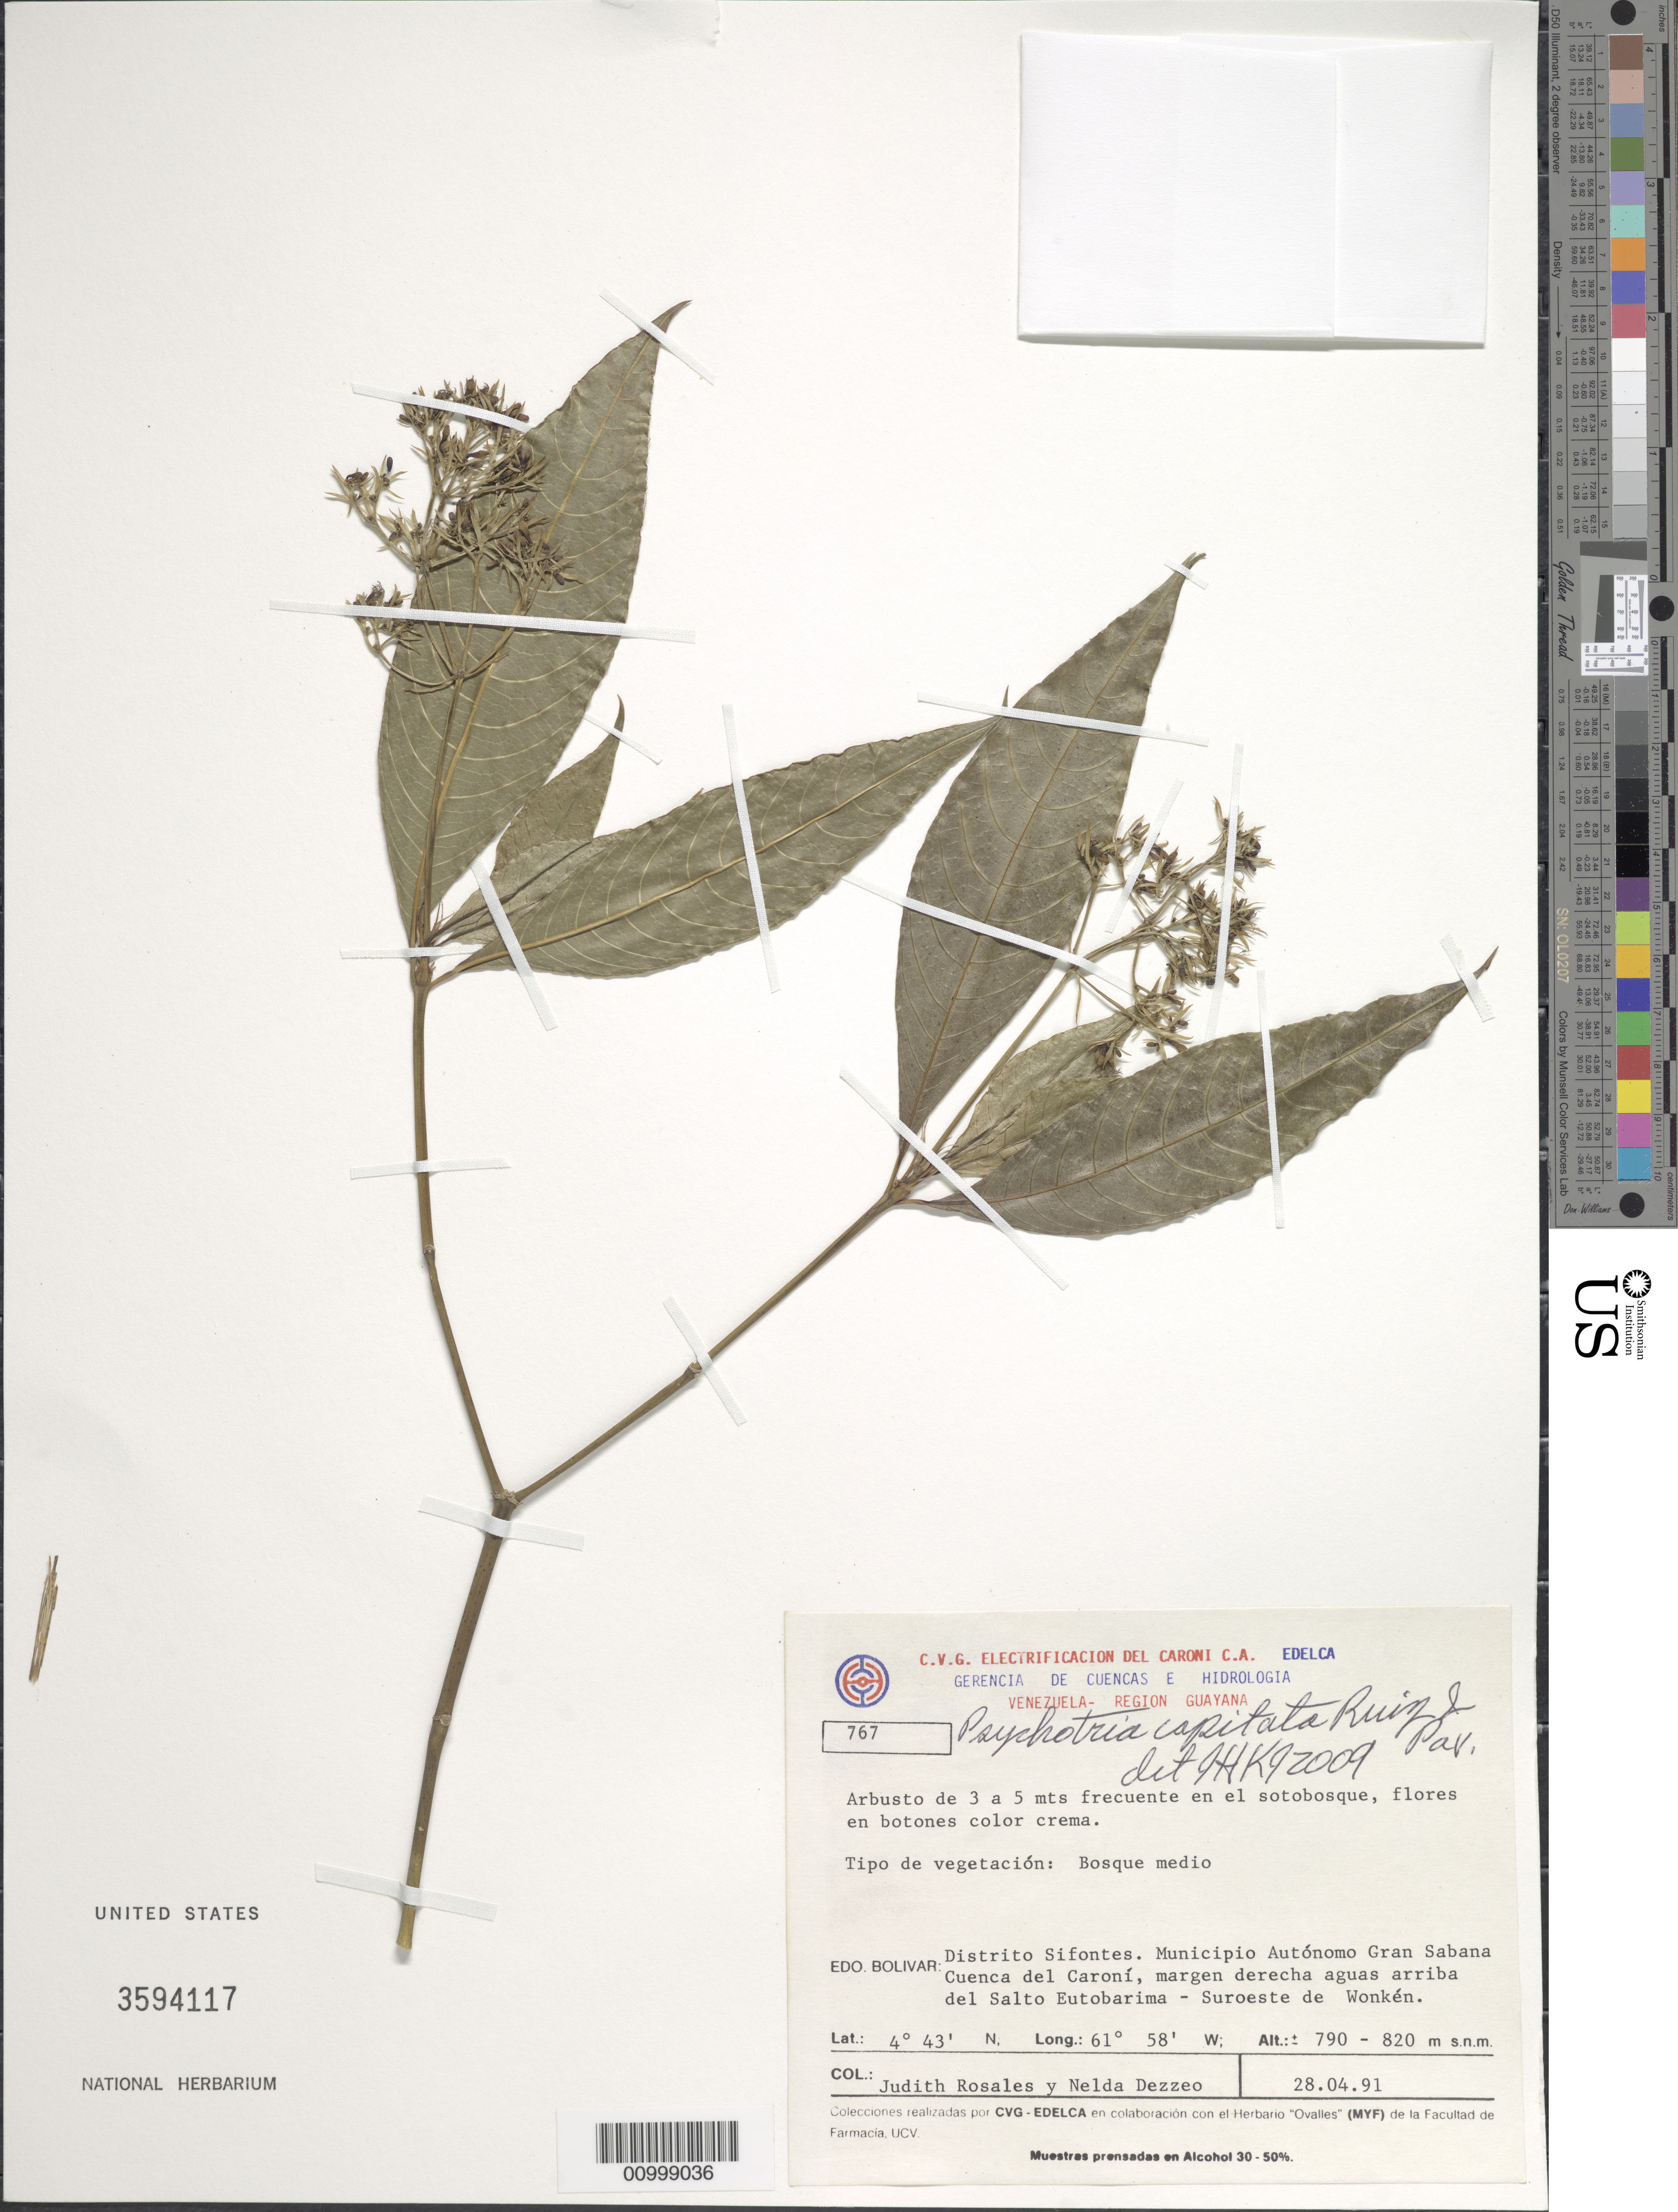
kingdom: Plantae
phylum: Tracheophyta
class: Magnoliopsida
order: Gentianales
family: Rubiaceae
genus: Palicourea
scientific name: Palicourea violacea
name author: (Aubl.) A. Rich.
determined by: Kirkbride, J. H., Jr.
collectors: J. Rosales & N. Dezzeo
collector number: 767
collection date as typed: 28-Apr-91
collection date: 1991-04-28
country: Venezuela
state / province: Bolívar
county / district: Sifontes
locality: Mun. Autonomo Gran Sabana, Cuenca del Caroní, margen derecha aguas arriba del Salto Eutobarima SO de Wonken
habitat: Bosque medio; sotobosque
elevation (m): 790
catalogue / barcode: US 3594117